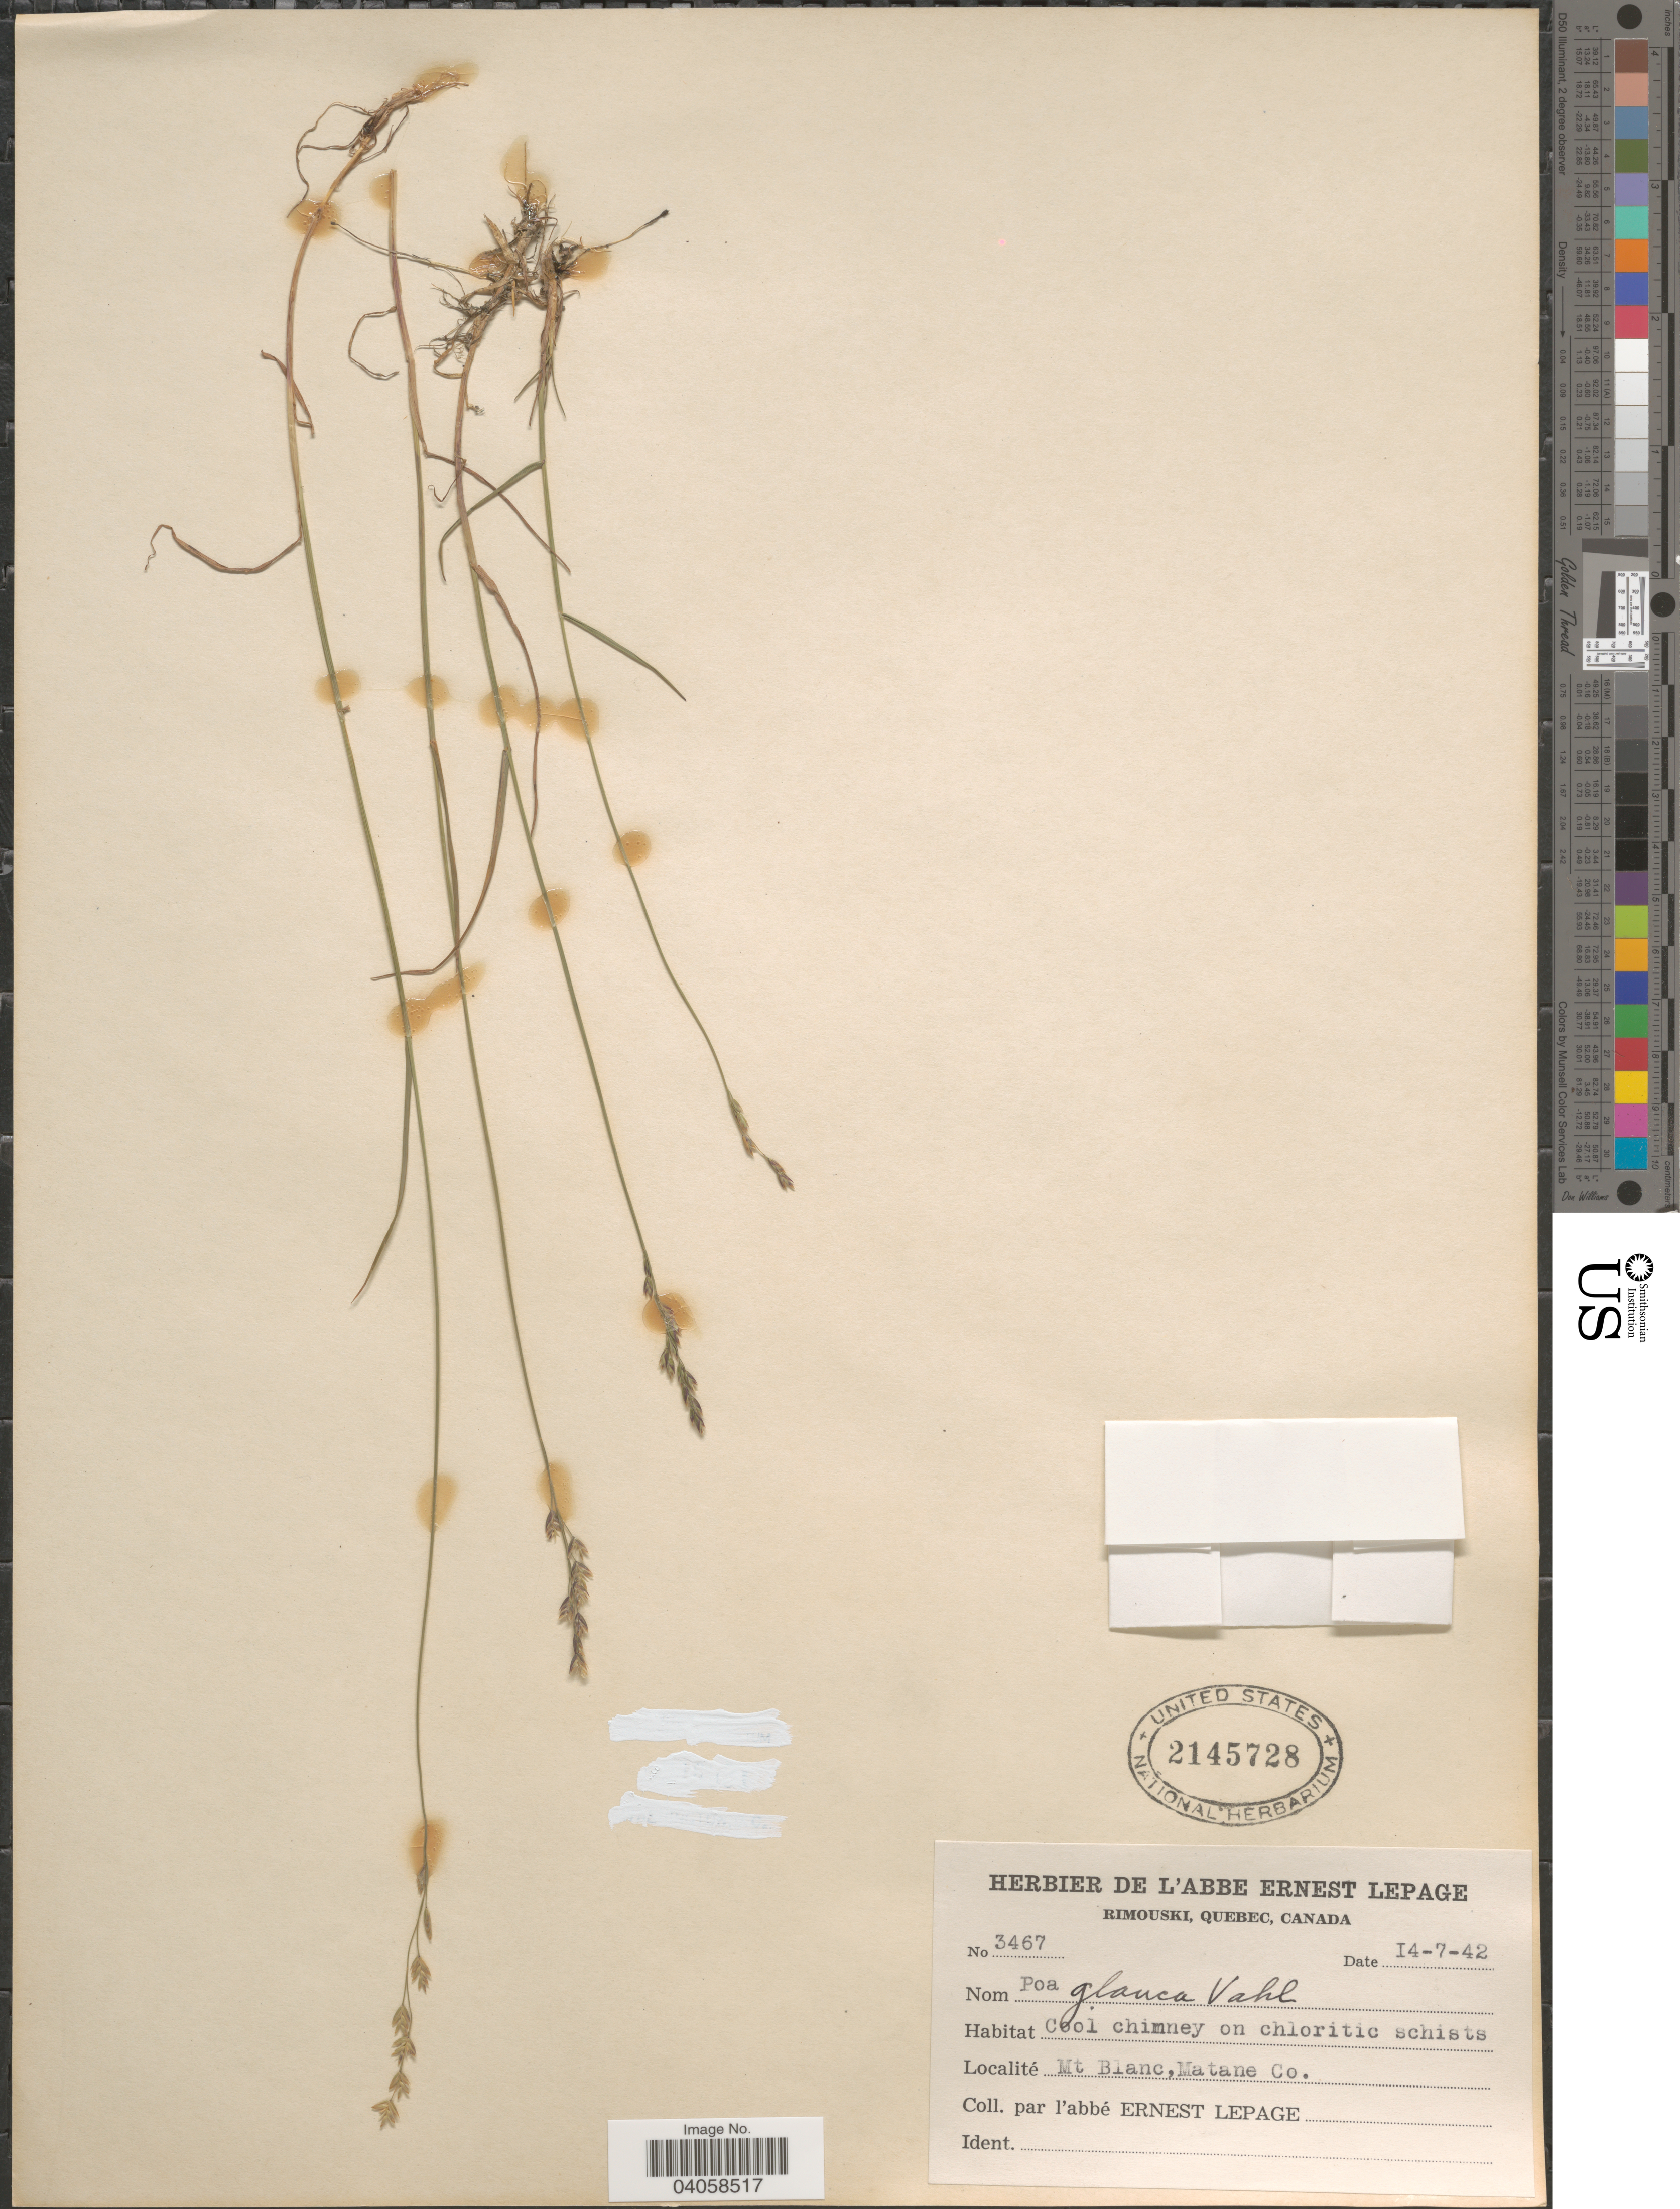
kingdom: Plantae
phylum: Tracheophyta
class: Liliopsida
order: Poales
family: Poaceae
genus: Poa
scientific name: Poa glauca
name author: Vahl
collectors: E. Lepage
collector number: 3467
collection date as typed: Transcribed d/m/y: 14/7/42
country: Canada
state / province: Quebec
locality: Mt. Blanc, Matane Co.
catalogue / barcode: US 2145728